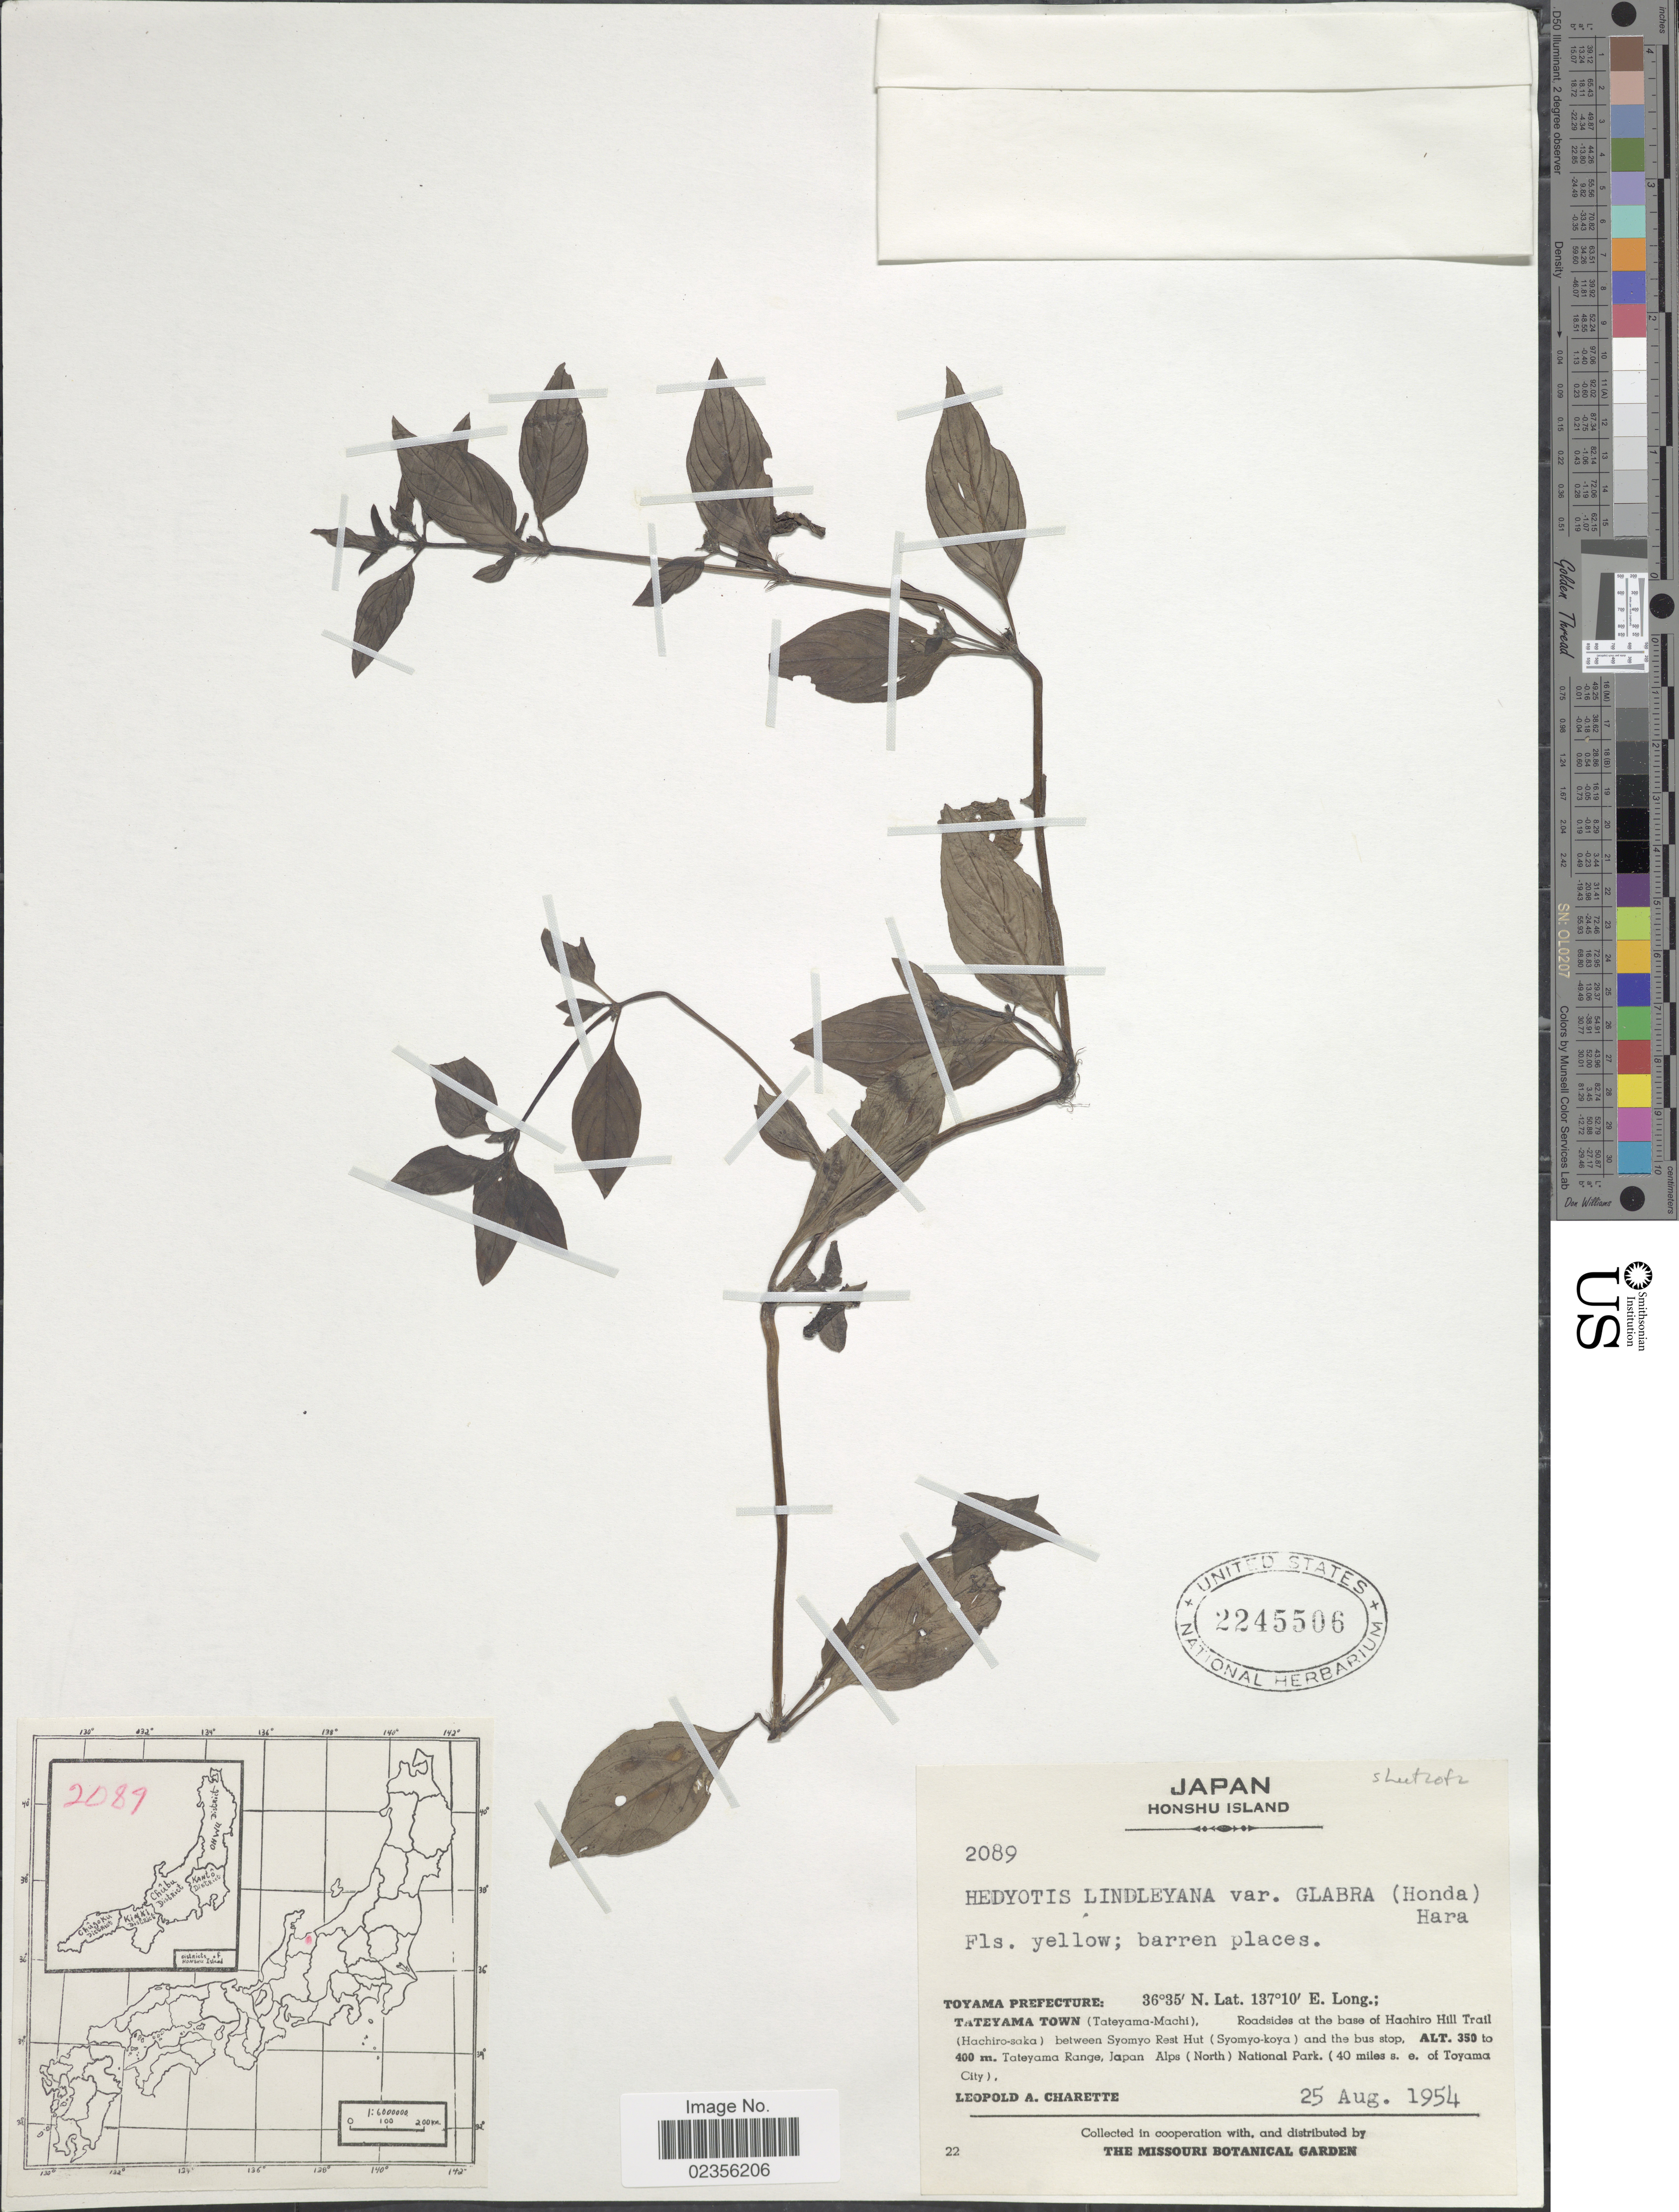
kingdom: Plantae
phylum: Tracheophyta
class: Magnoliopsida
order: Gentianales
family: Rubiaceae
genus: Hedyotis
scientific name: Hedyotis lindleyana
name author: Hook. ex Wight & Arn.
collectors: L. A. Charette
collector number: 2089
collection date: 1954-08-25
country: Japan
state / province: Toyama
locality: Honshu Island. Tateyama Town ( Tateyama-Machi), Roadsides at the base of Hachiro Hill Trail (Hachiro-saka) between Syomyo Rest Hut (Syomyo-koya) and the bus stop. Tateyama Range, Japan Alps (North) National Park. (40 miles s. e. of Toyama City)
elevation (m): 350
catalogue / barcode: US 2245506